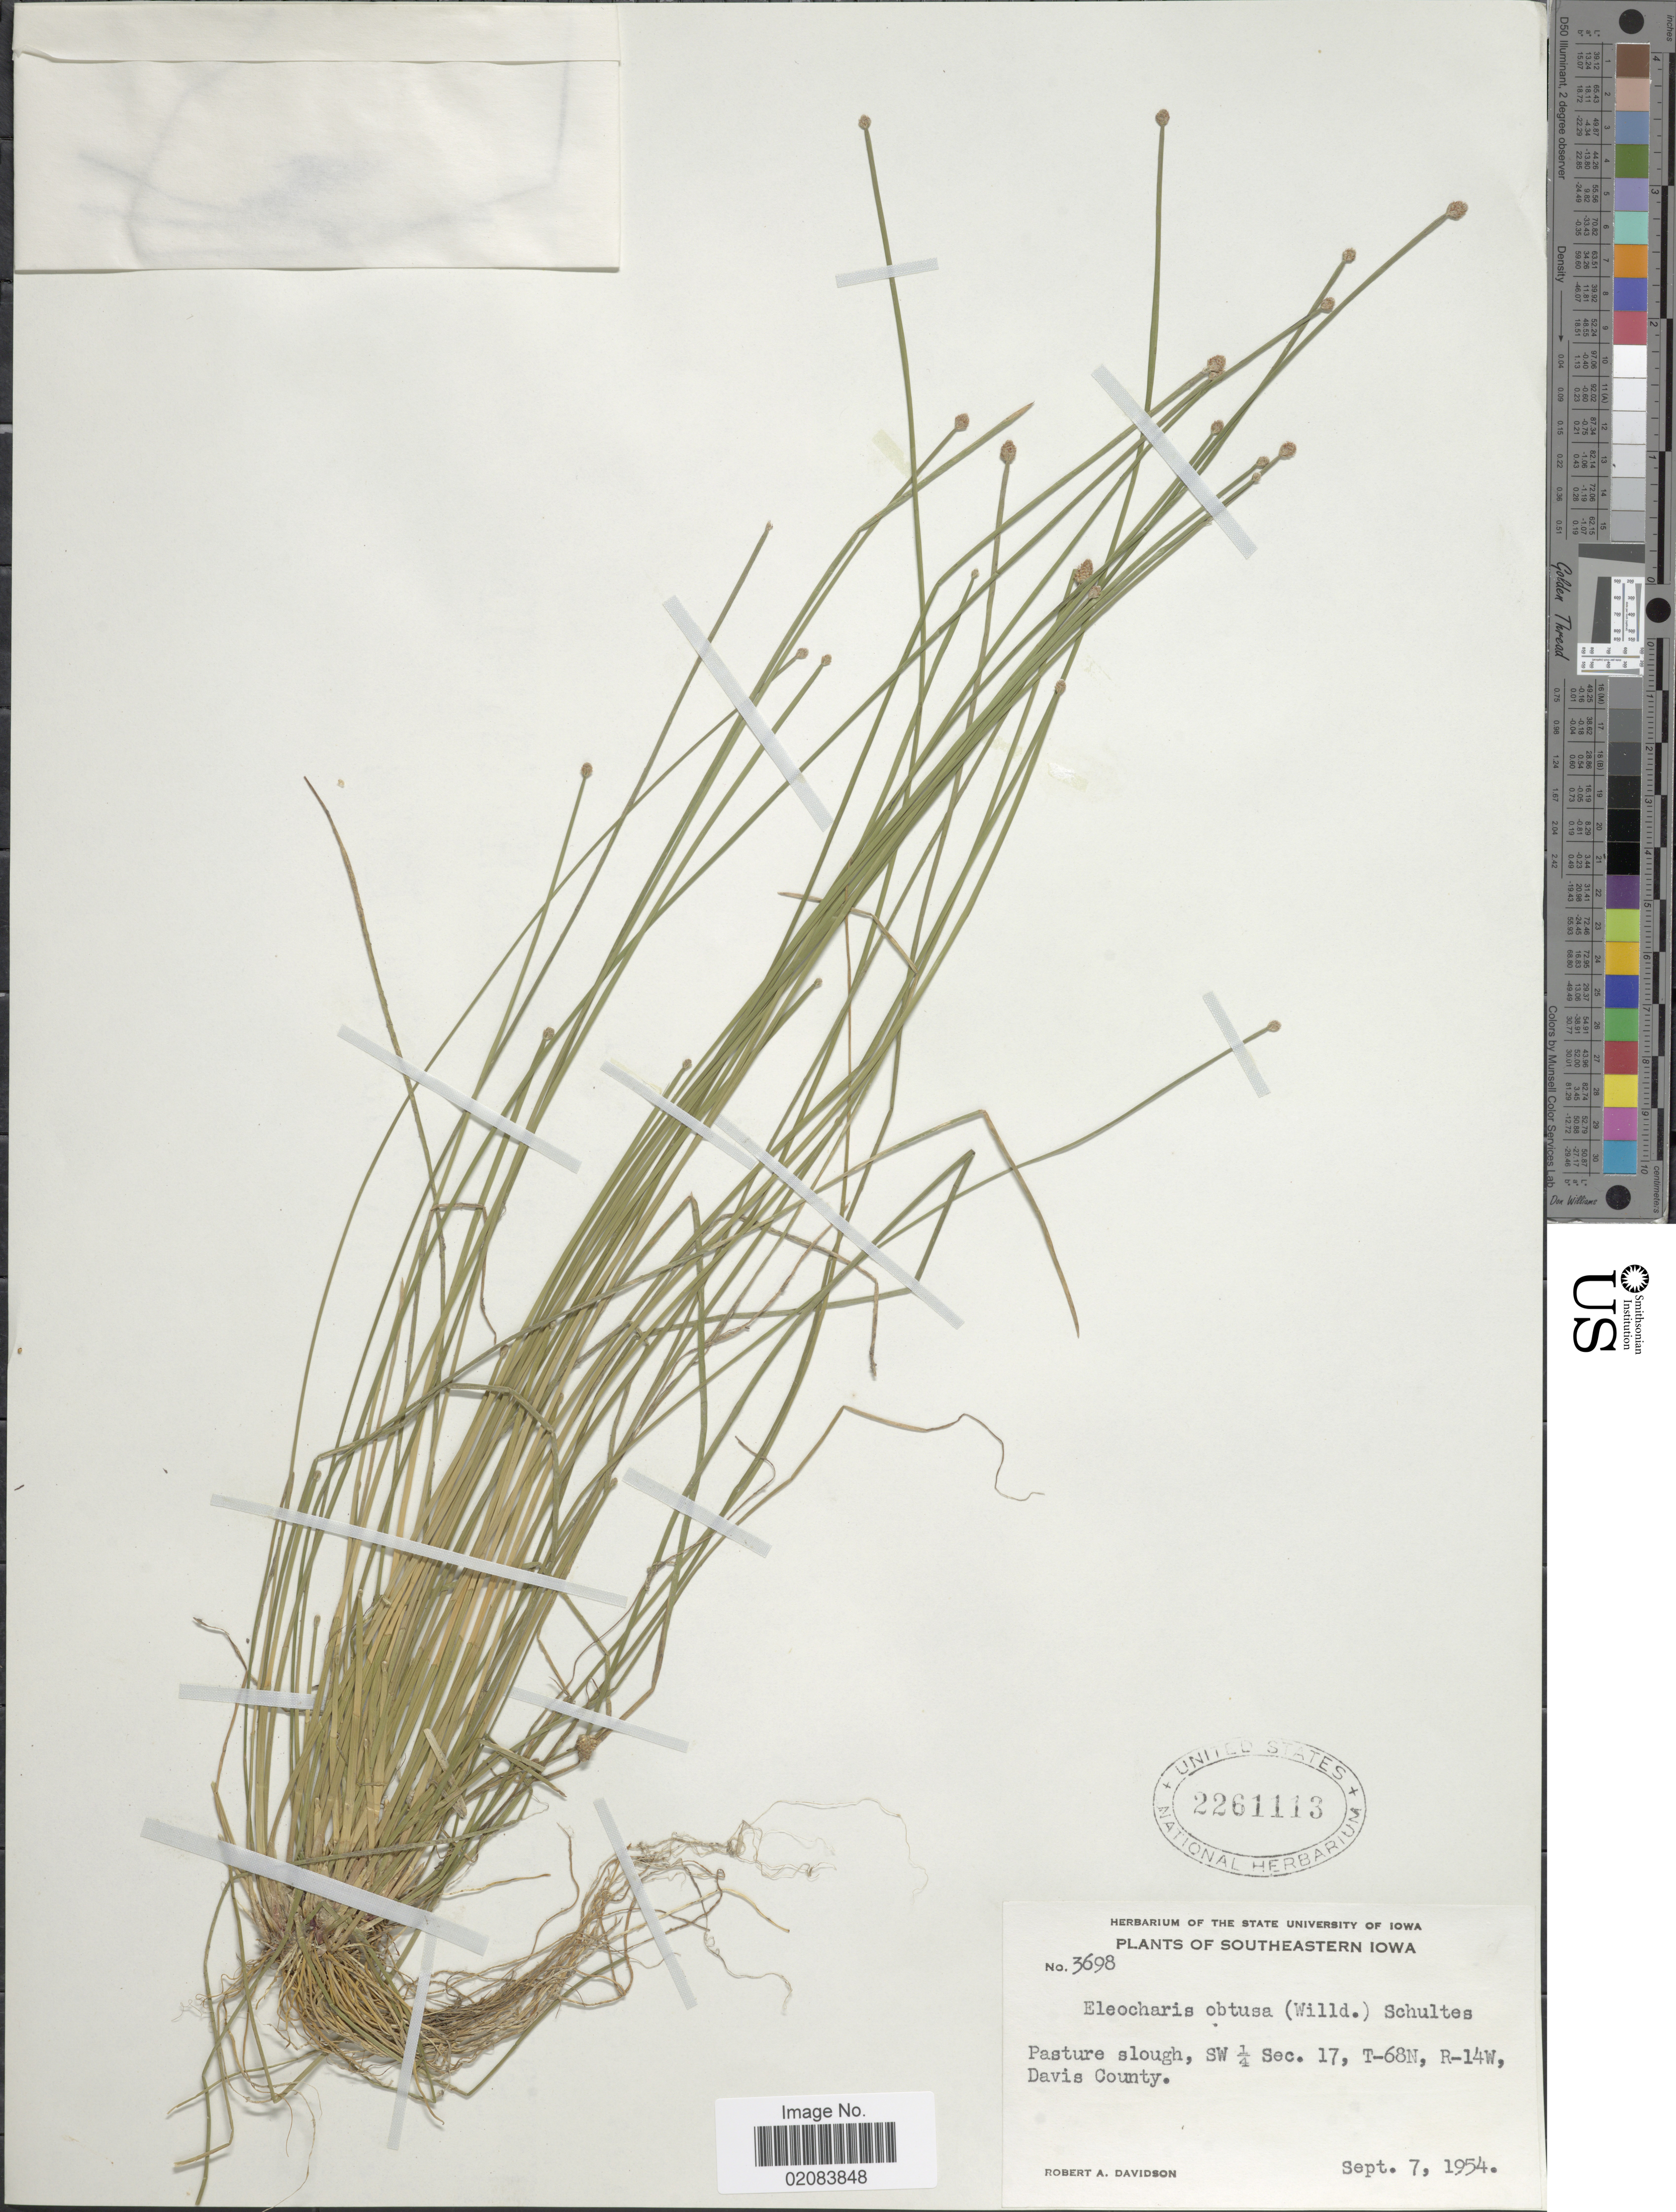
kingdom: Plantae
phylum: Tracheophyta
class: Liliopsida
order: Poales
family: Cyperaceae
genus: Eleocharis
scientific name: Eleocharis obtusa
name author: (Willd.) Schult.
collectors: R. A. Davidson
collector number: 3698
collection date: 1954-09-07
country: United States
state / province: Iowa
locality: Southeastern Iowa. SW ¼ Sec. 17 17, T-68N, R-14W, Davis County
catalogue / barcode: US 2261113